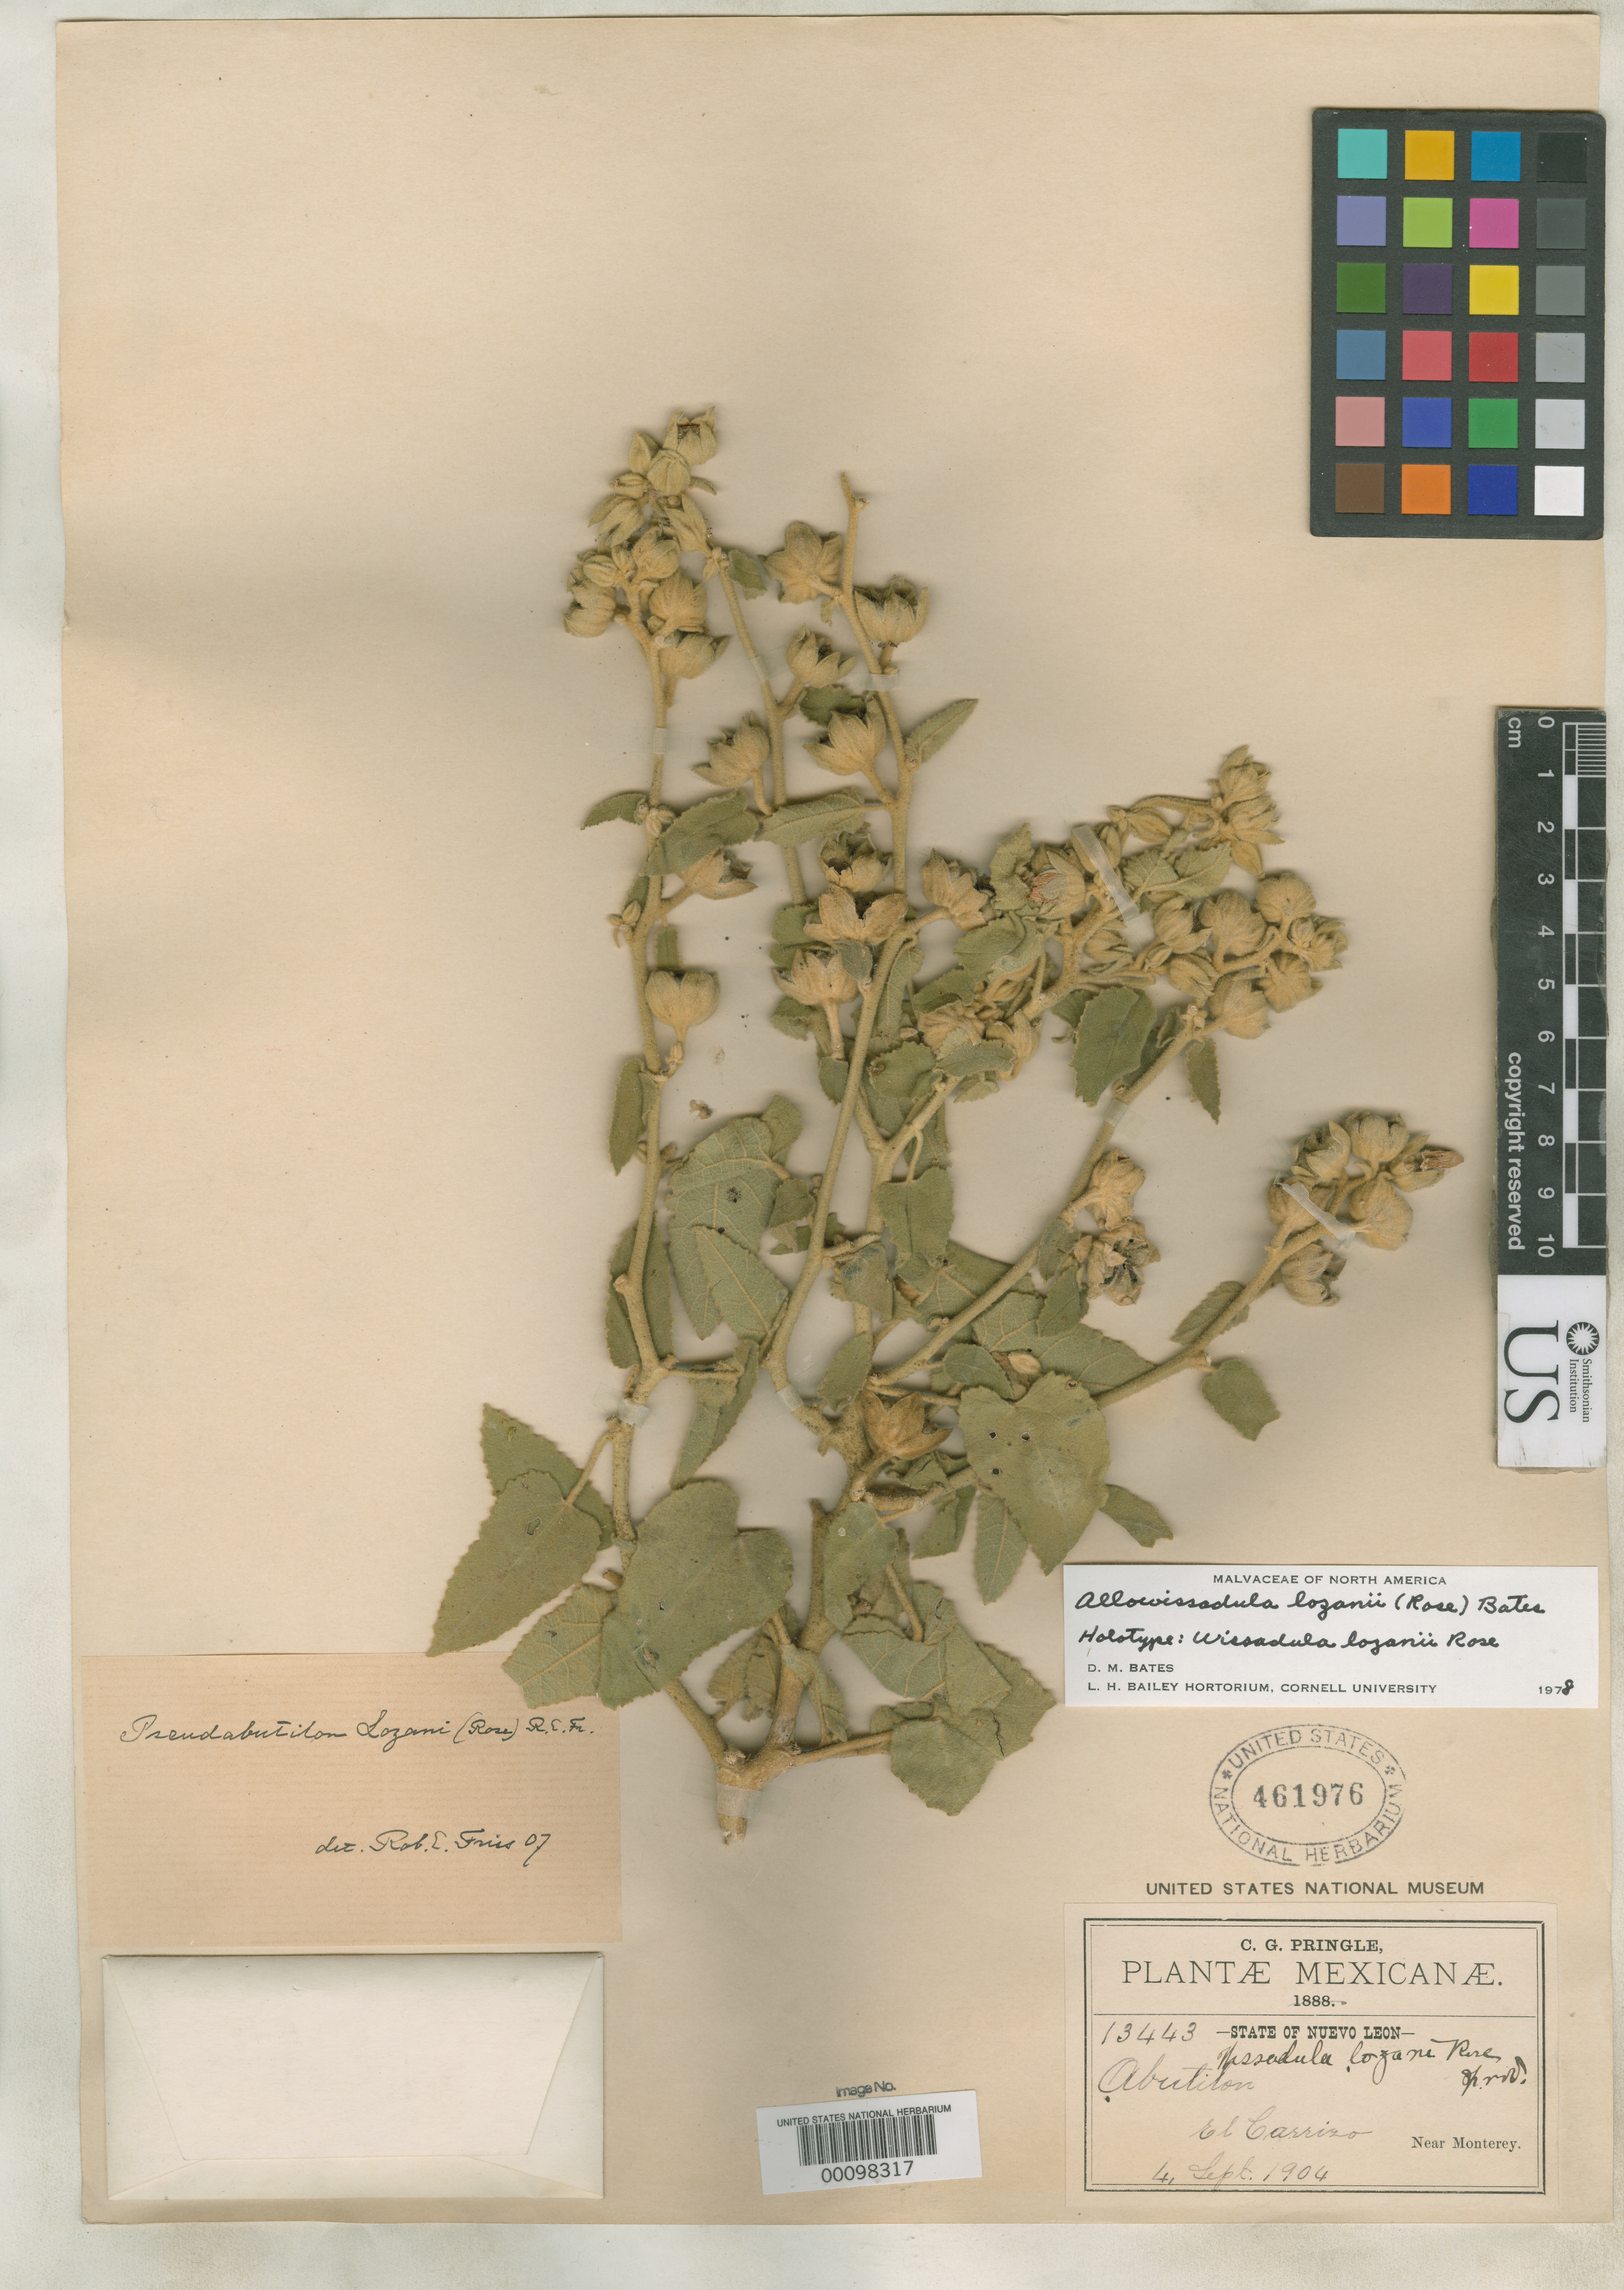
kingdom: Plantae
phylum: Tracheophyta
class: Magnoliopsida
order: Malvales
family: Malvaceae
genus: Wissadula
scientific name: Wissadula lozanoi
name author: Rose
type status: Holotype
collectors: C. G. Pringle & F. Lozano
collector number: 13443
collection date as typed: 04 Sep 1904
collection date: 1904-09-04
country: Mexico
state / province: Nuevo León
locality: Hacienda El Carrizo near San Juan.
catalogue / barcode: US 461976